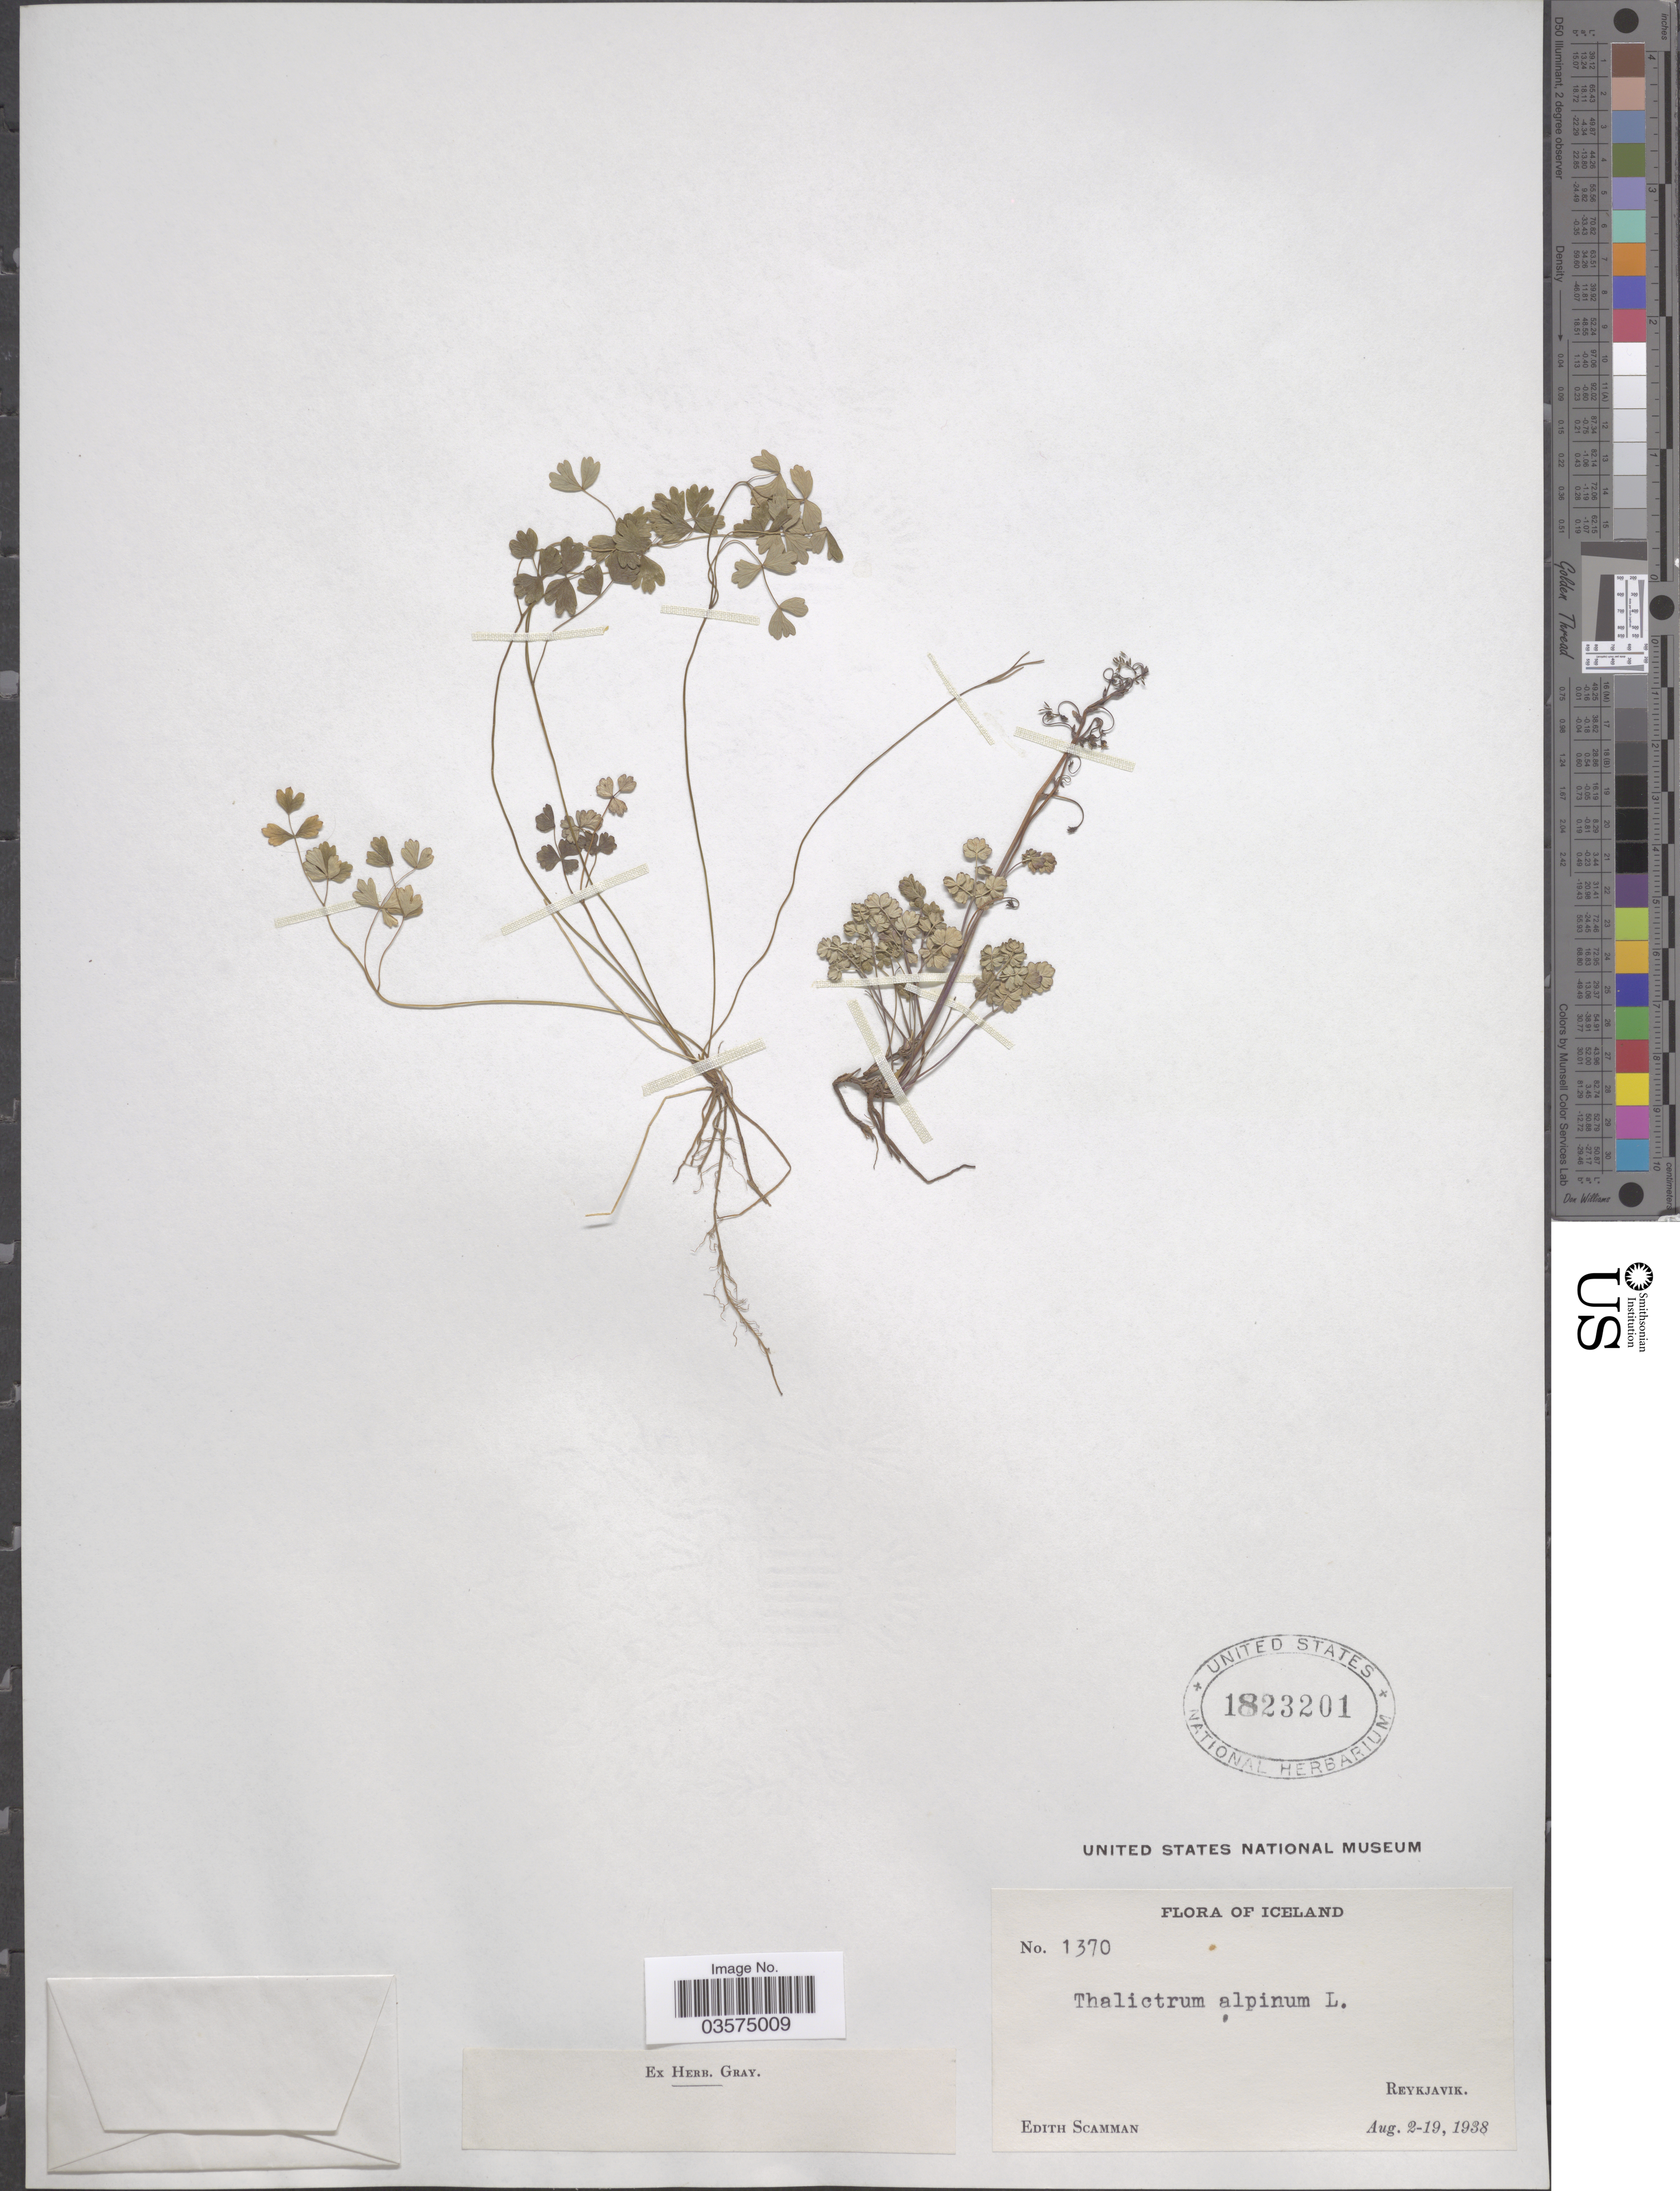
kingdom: Plantae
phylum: Tracheophyta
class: Magnoliopsida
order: Ranunculales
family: Ranunculaceae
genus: Thalictrum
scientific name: Thalictrum alpinum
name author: L.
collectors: E. Scamman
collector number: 1370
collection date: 1938-08-02/1938-08-19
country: Iceland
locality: Reykjavik.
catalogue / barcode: US 1823201